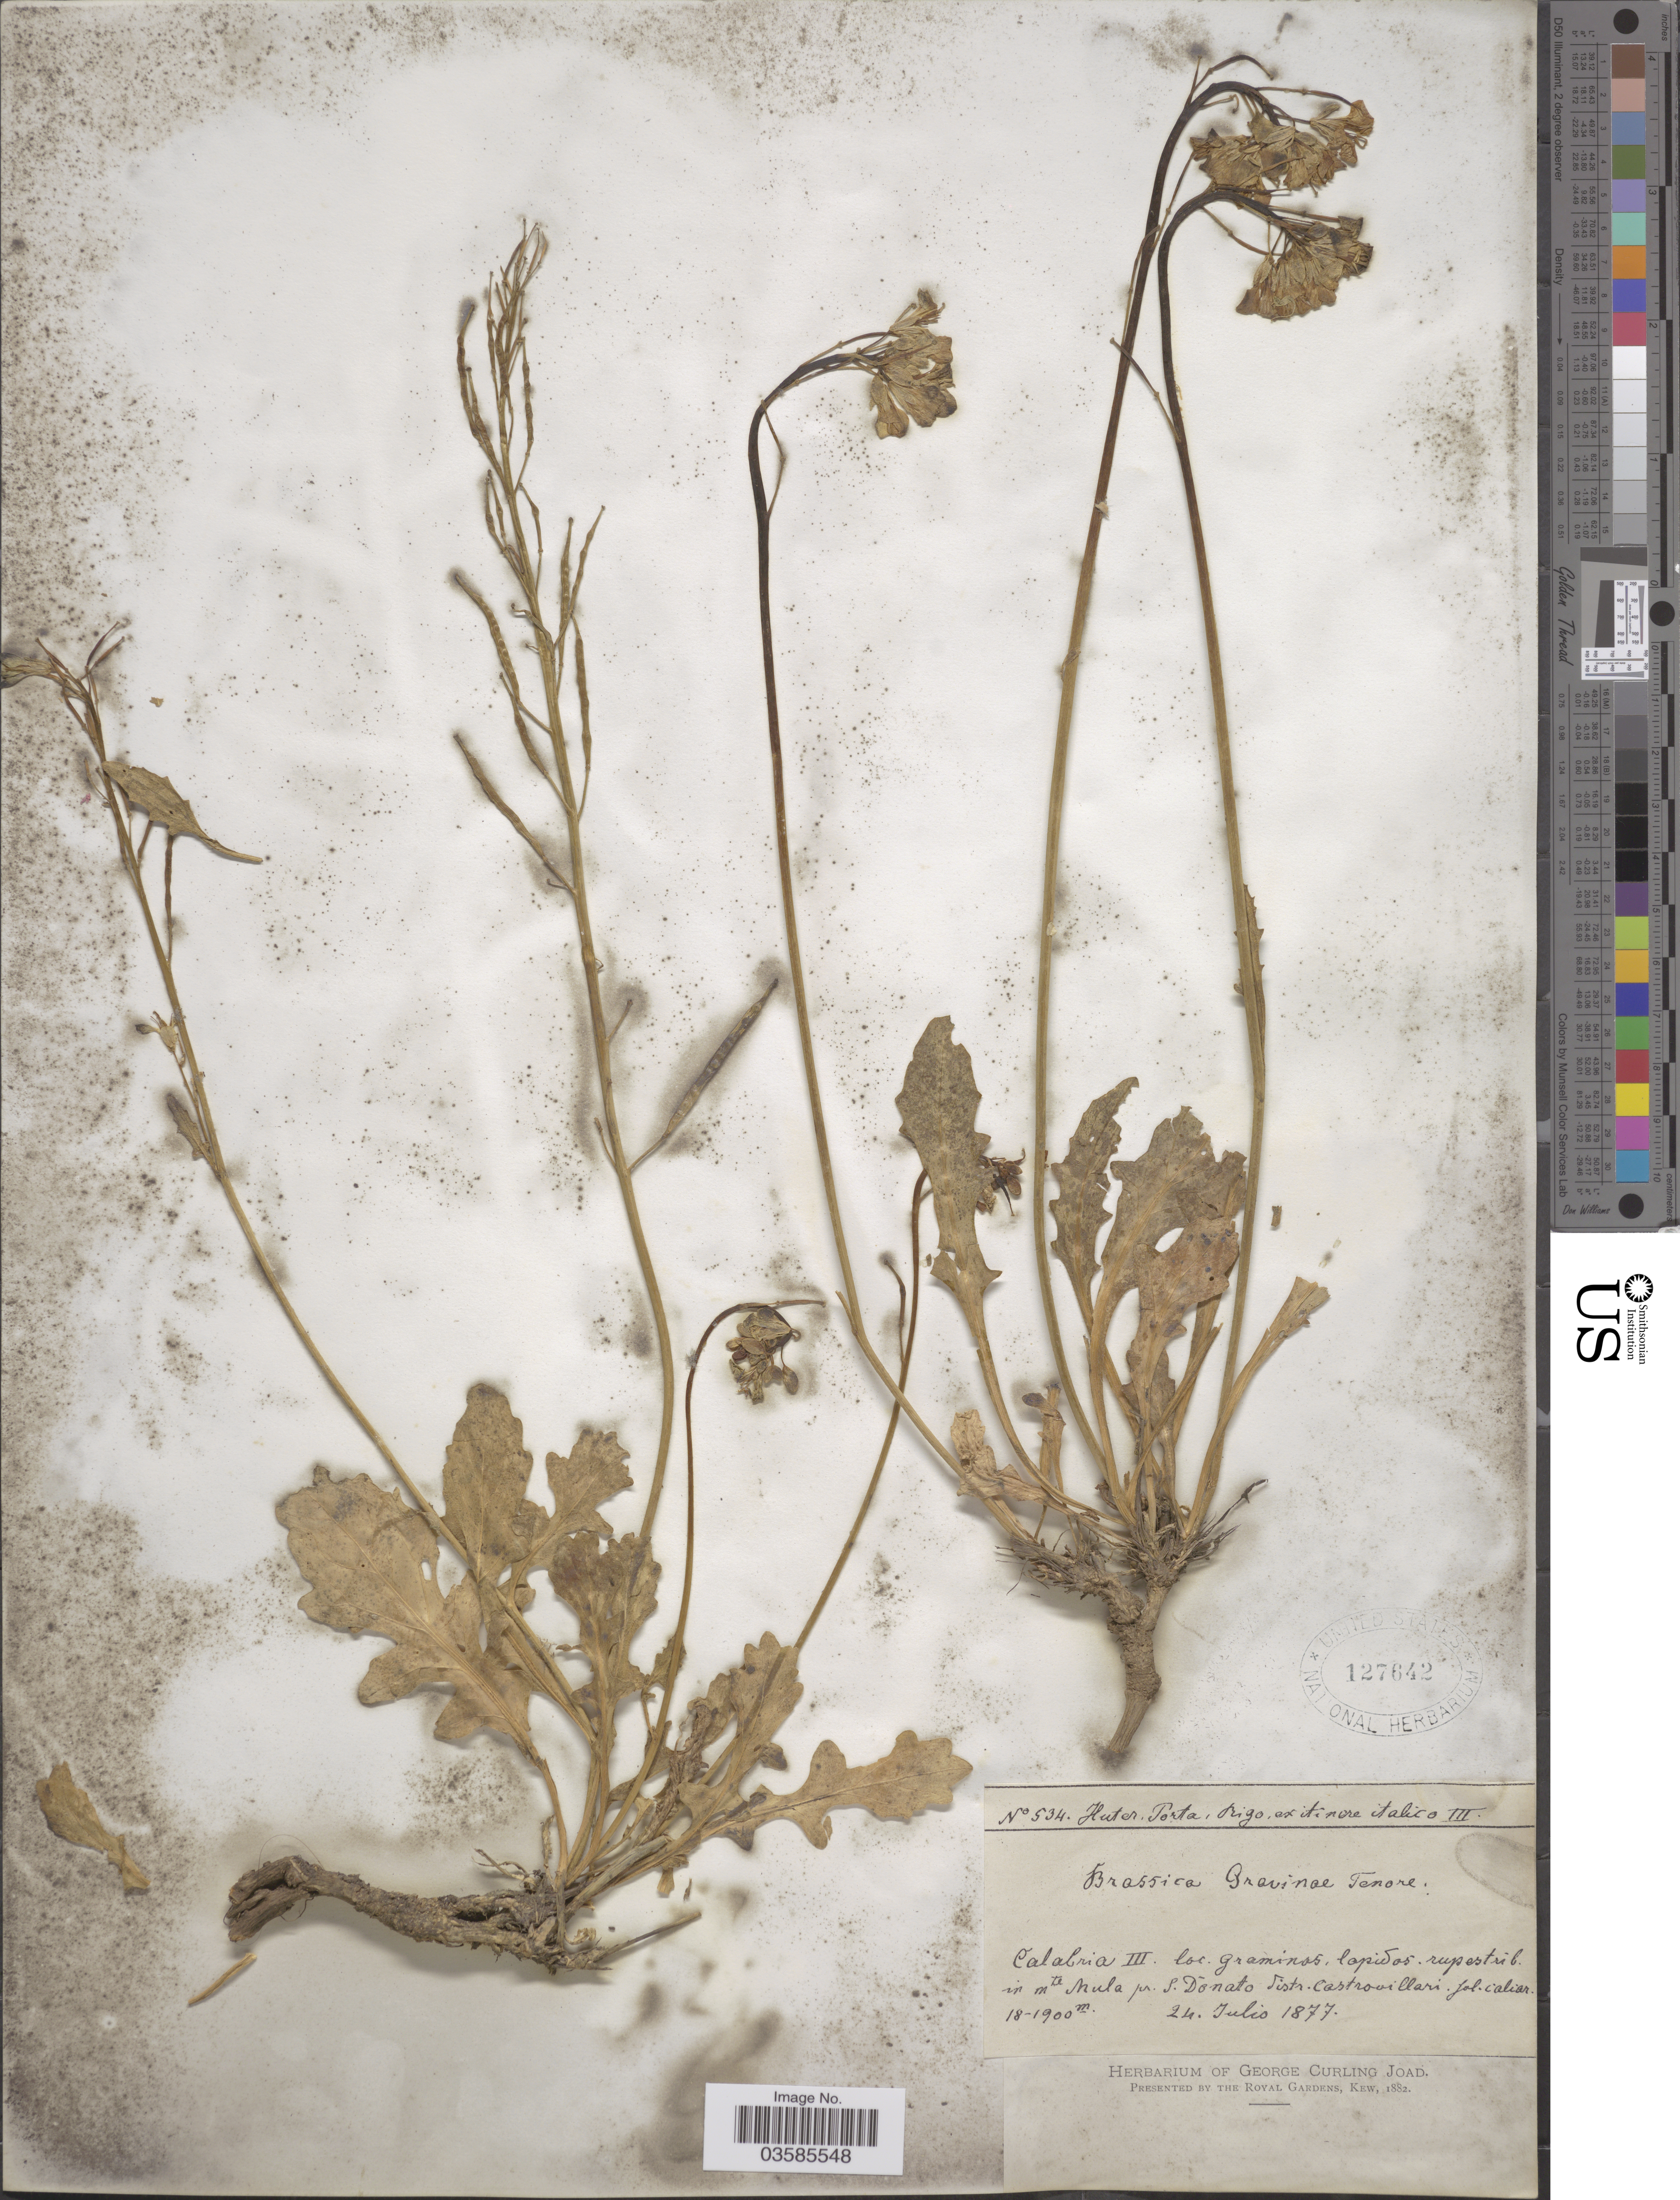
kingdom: Plantae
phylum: Tracheophyta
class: Magnoliopsida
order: Brassicales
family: Brassicaceae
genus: Brassica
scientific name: Brassica gravinae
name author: Ten.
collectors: -. Huter, -- Porta & -- Rigo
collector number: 534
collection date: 1877-07-24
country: Italy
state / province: Calabria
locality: Calabria 3. loc. graminos, lapidos. rupestrib. in mte Nula js. p. Donato distr. Castrovillari.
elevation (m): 1800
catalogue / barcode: US 127642